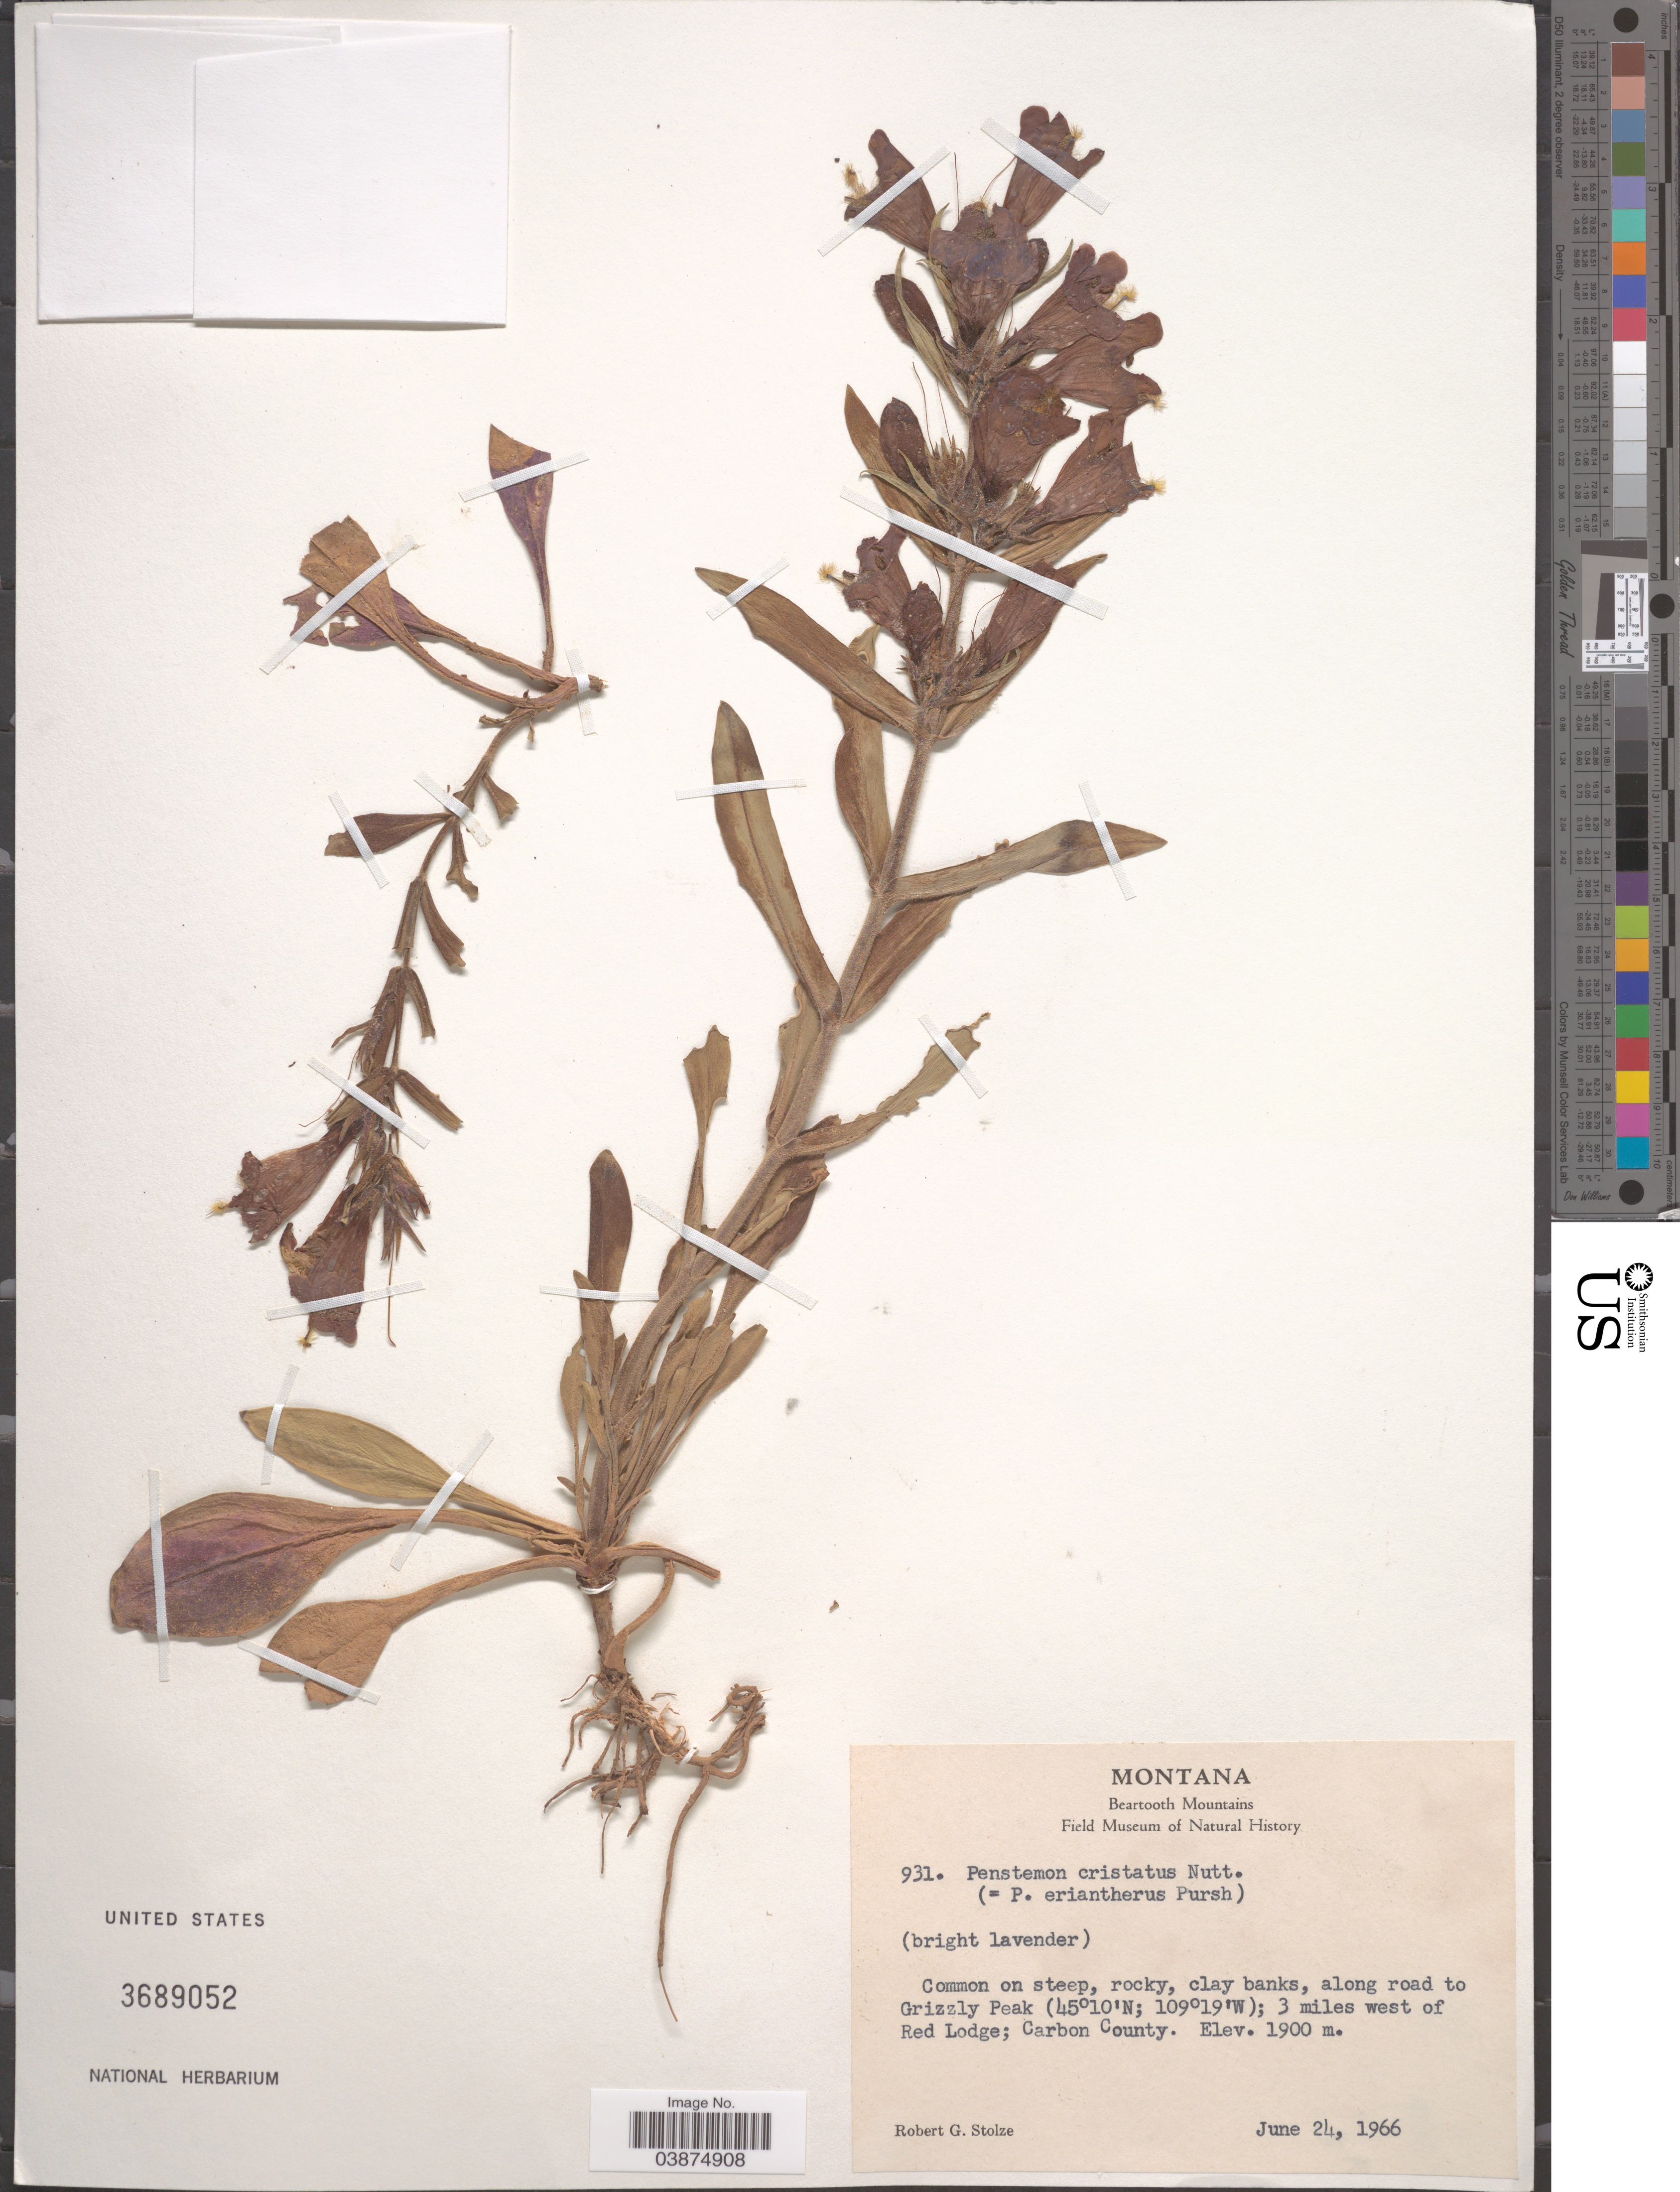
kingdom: Plantae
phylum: Tracheophyta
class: Magnoliopsida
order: Lamiales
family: Plantaginaceae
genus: Penstemon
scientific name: Penstemon eriantherus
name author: Pursh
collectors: R. G. Stolze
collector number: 931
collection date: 1966-06-24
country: United States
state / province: Montana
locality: Beartooth Mountains. Along road to Grizzly Peak; 3 miles west of Red Lodge; Carbon County.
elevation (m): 1900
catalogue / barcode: US 3689052